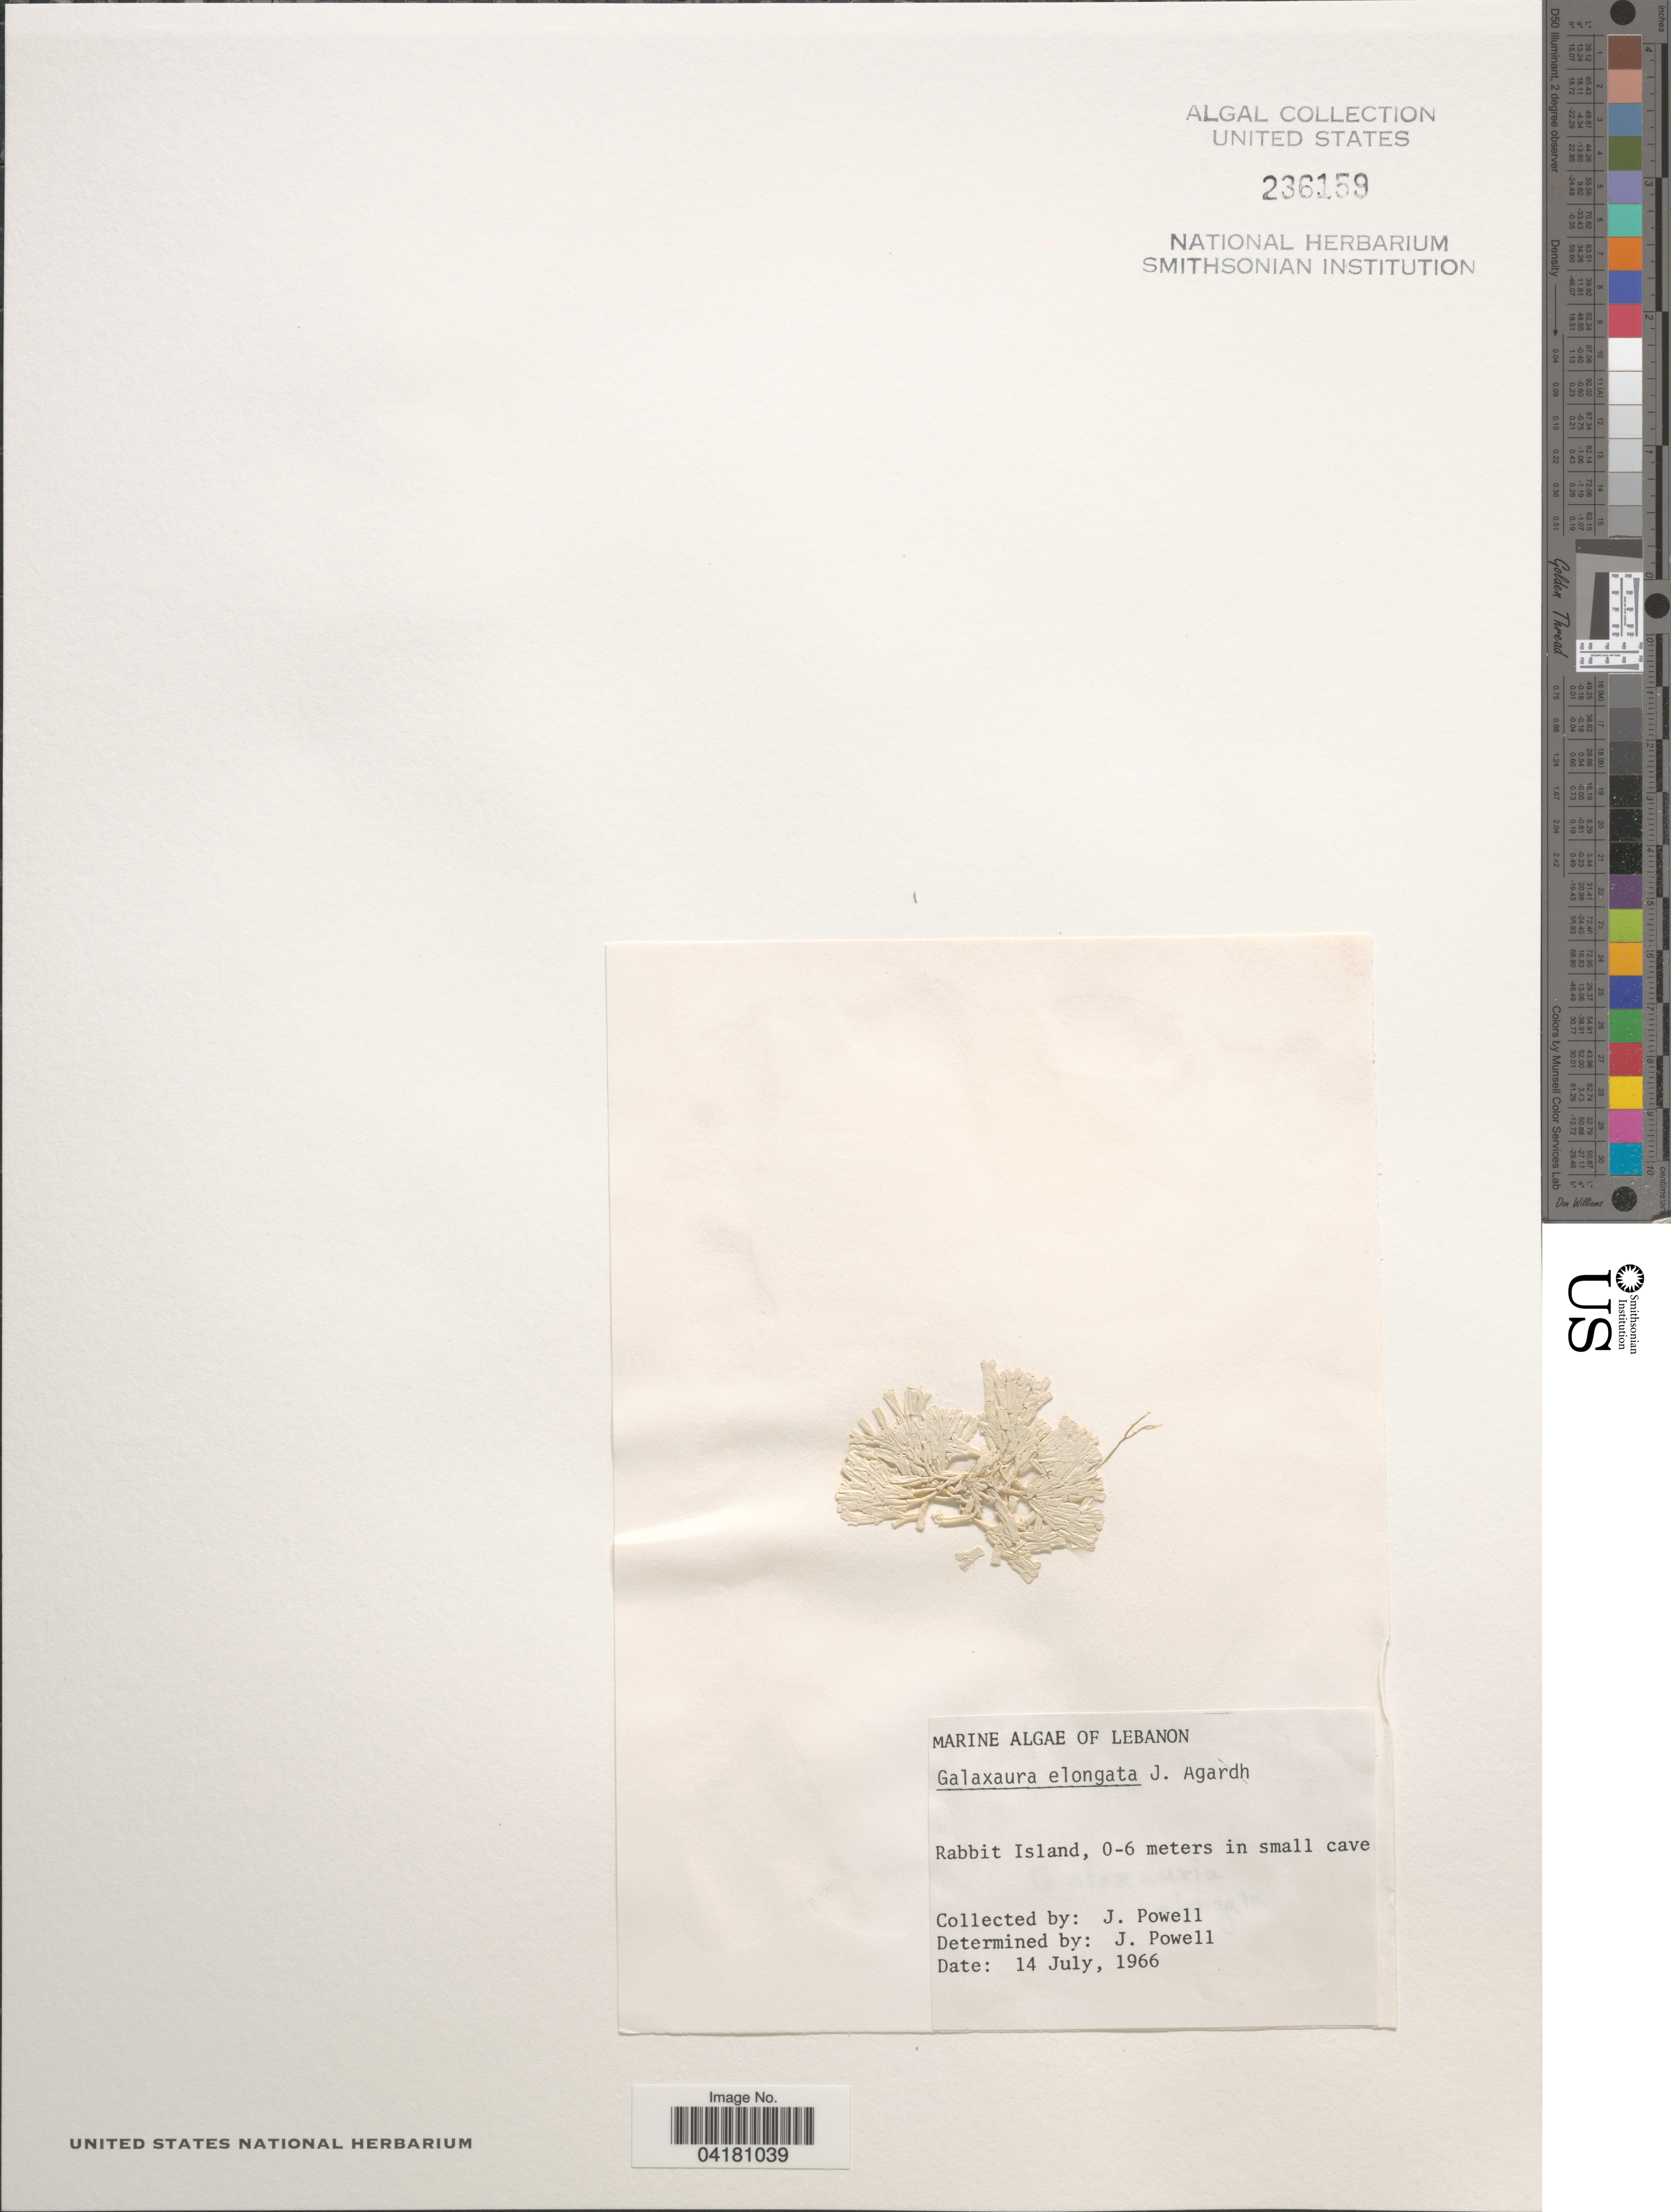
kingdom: Plantae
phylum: Rhodophyta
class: Florideophyceae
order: Nemaliales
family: Galaxauraceae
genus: Galaxaura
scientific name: Galaxaura elongata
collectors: J. Powell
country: Lebanon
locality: Rabbit Island, 0-6 meters in small cave.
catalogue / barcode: US 236159